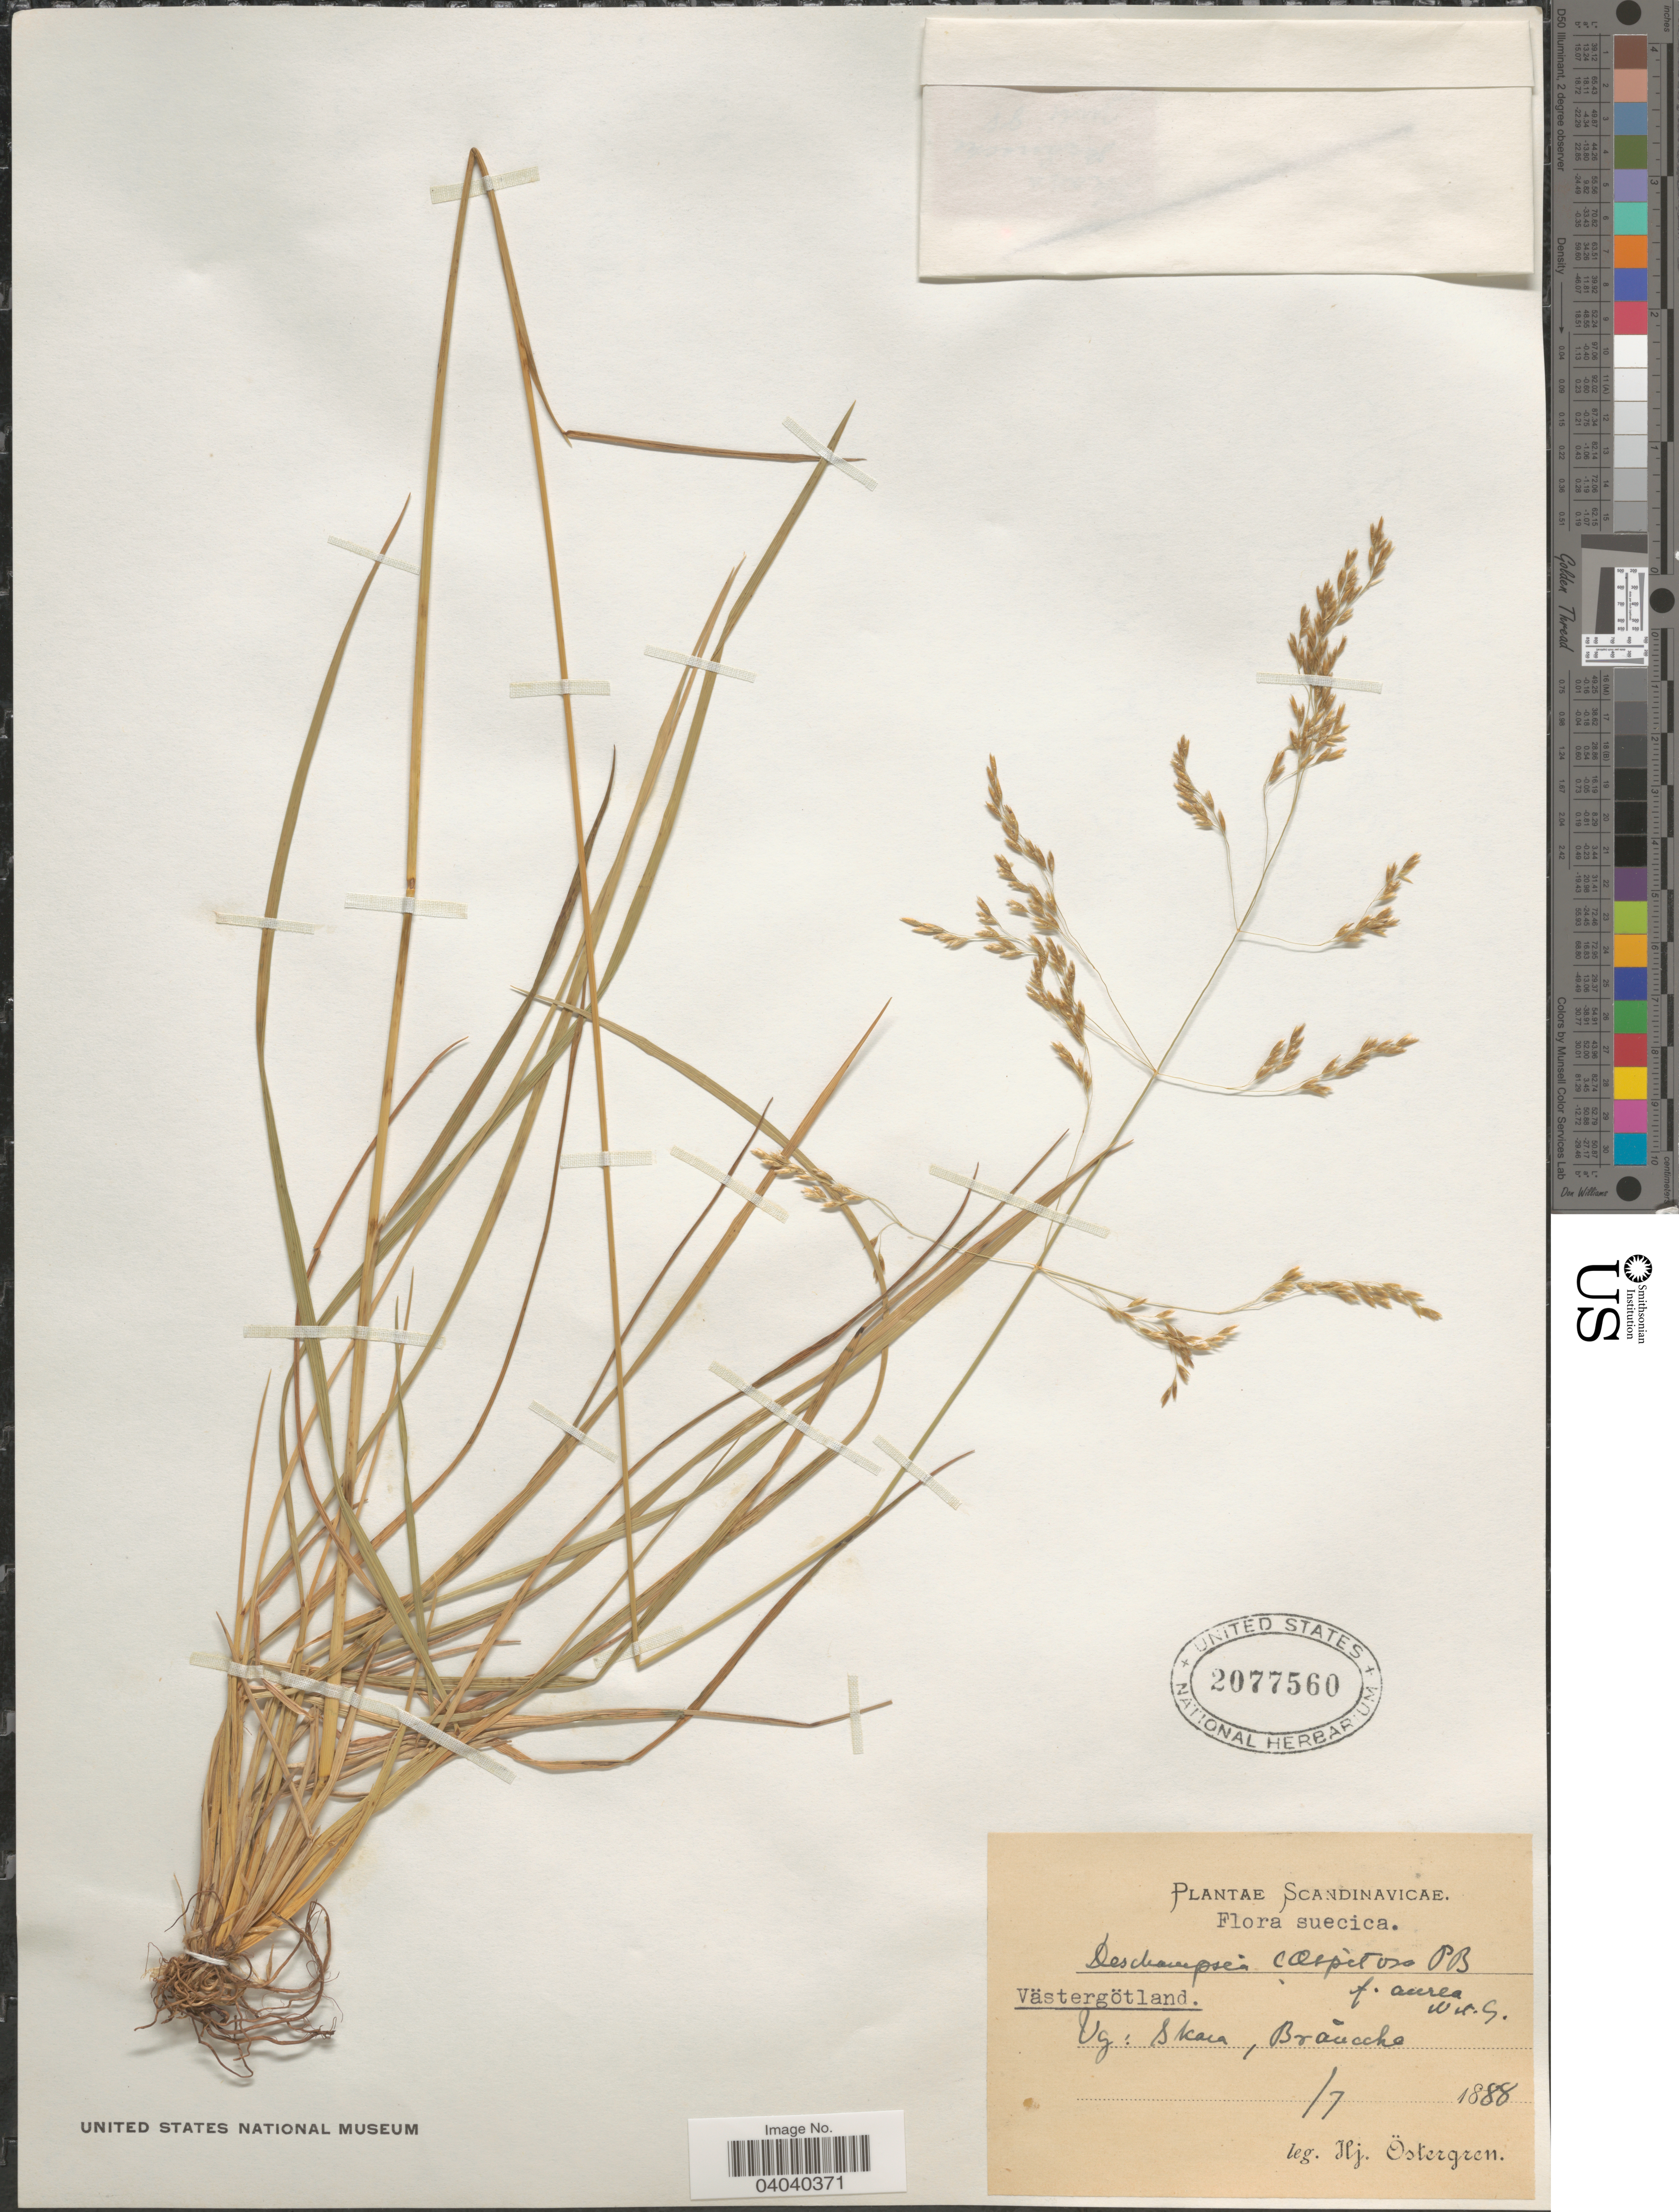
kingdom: Plantae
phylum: Tracheophyta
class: Liliopsida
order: Poales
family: Poaceae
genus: Deschampsia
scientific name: Deschampsia cespitosa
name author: (L.) P. Beauv.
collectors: H. Ostergren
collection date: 1888-07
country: Sweden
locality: Scandinavicae. Suecica. Västergötland. Vg: Skara, Branccho [interpreted].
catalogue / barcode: US 2077560